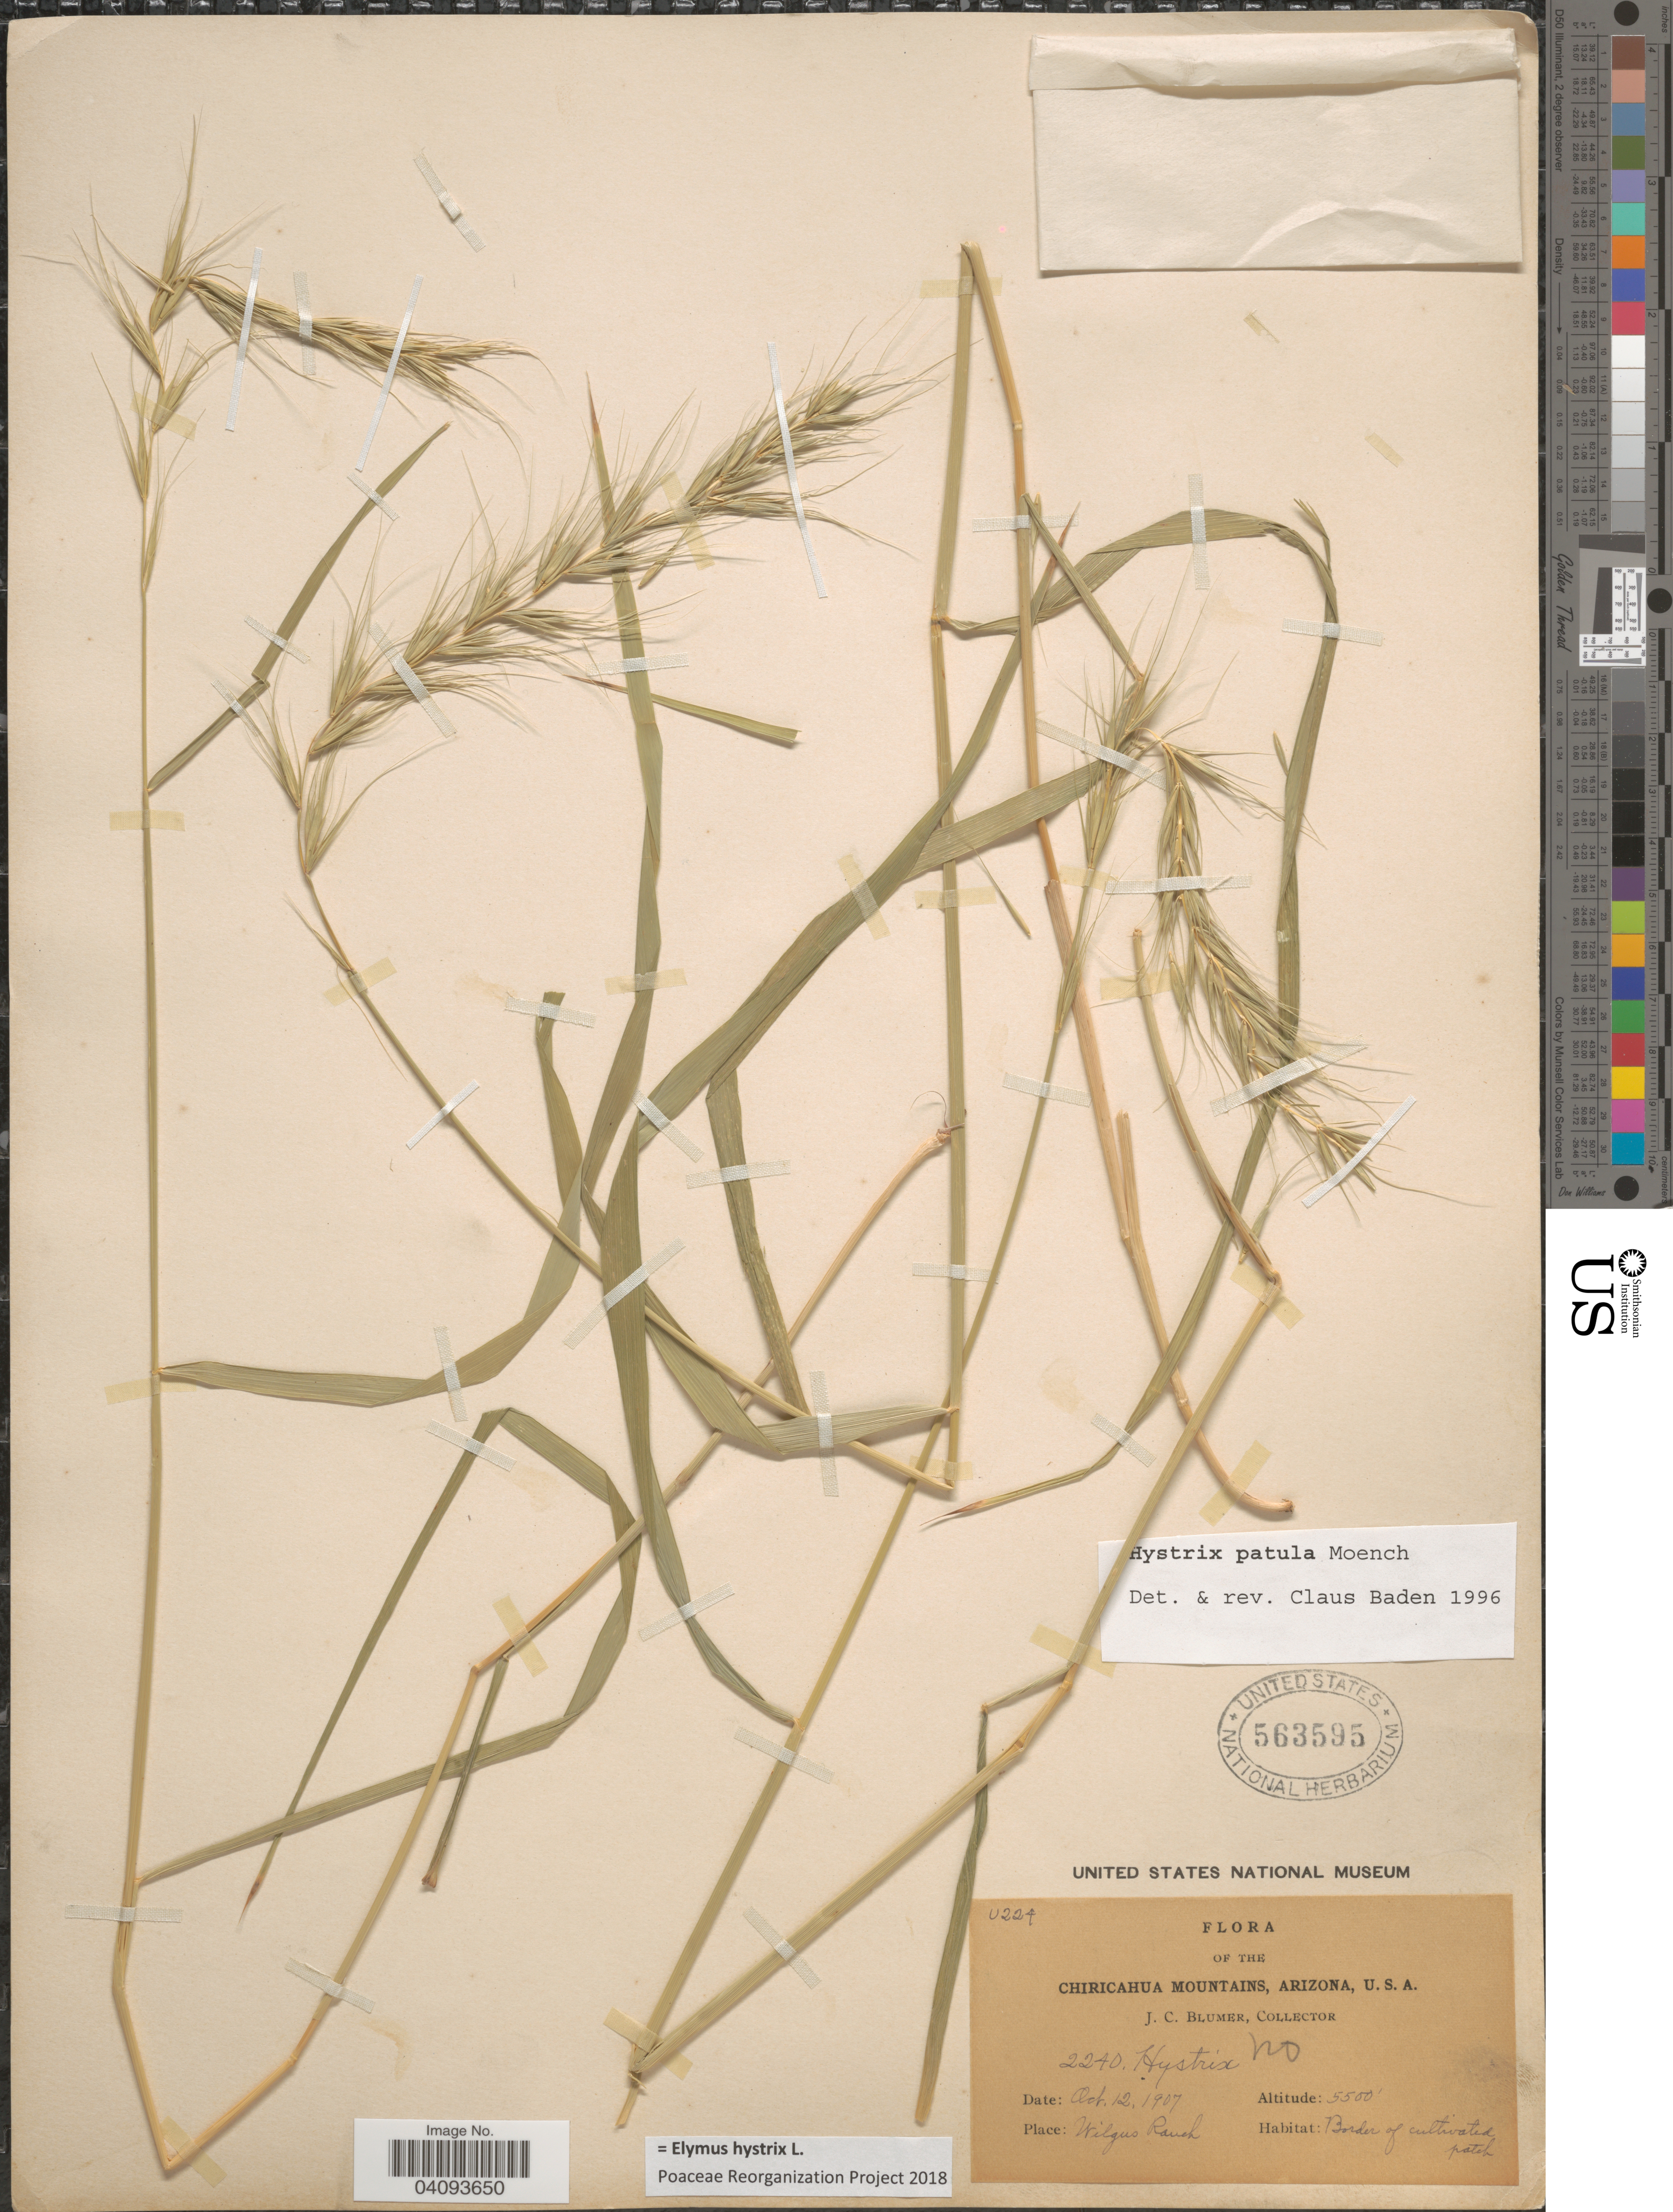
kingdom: Plantae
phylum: Tracheophyta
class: Liliopsida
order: Poales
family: Poaceae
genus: Elymus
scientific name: Elymus hystrix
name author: L.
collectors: J. C. Blumer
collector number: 0224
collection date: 1907-10-12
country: United States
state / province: Arizona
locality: Chiricahua Mountains. Wilgus Ranch.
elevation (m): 1676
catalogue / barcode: US 563595